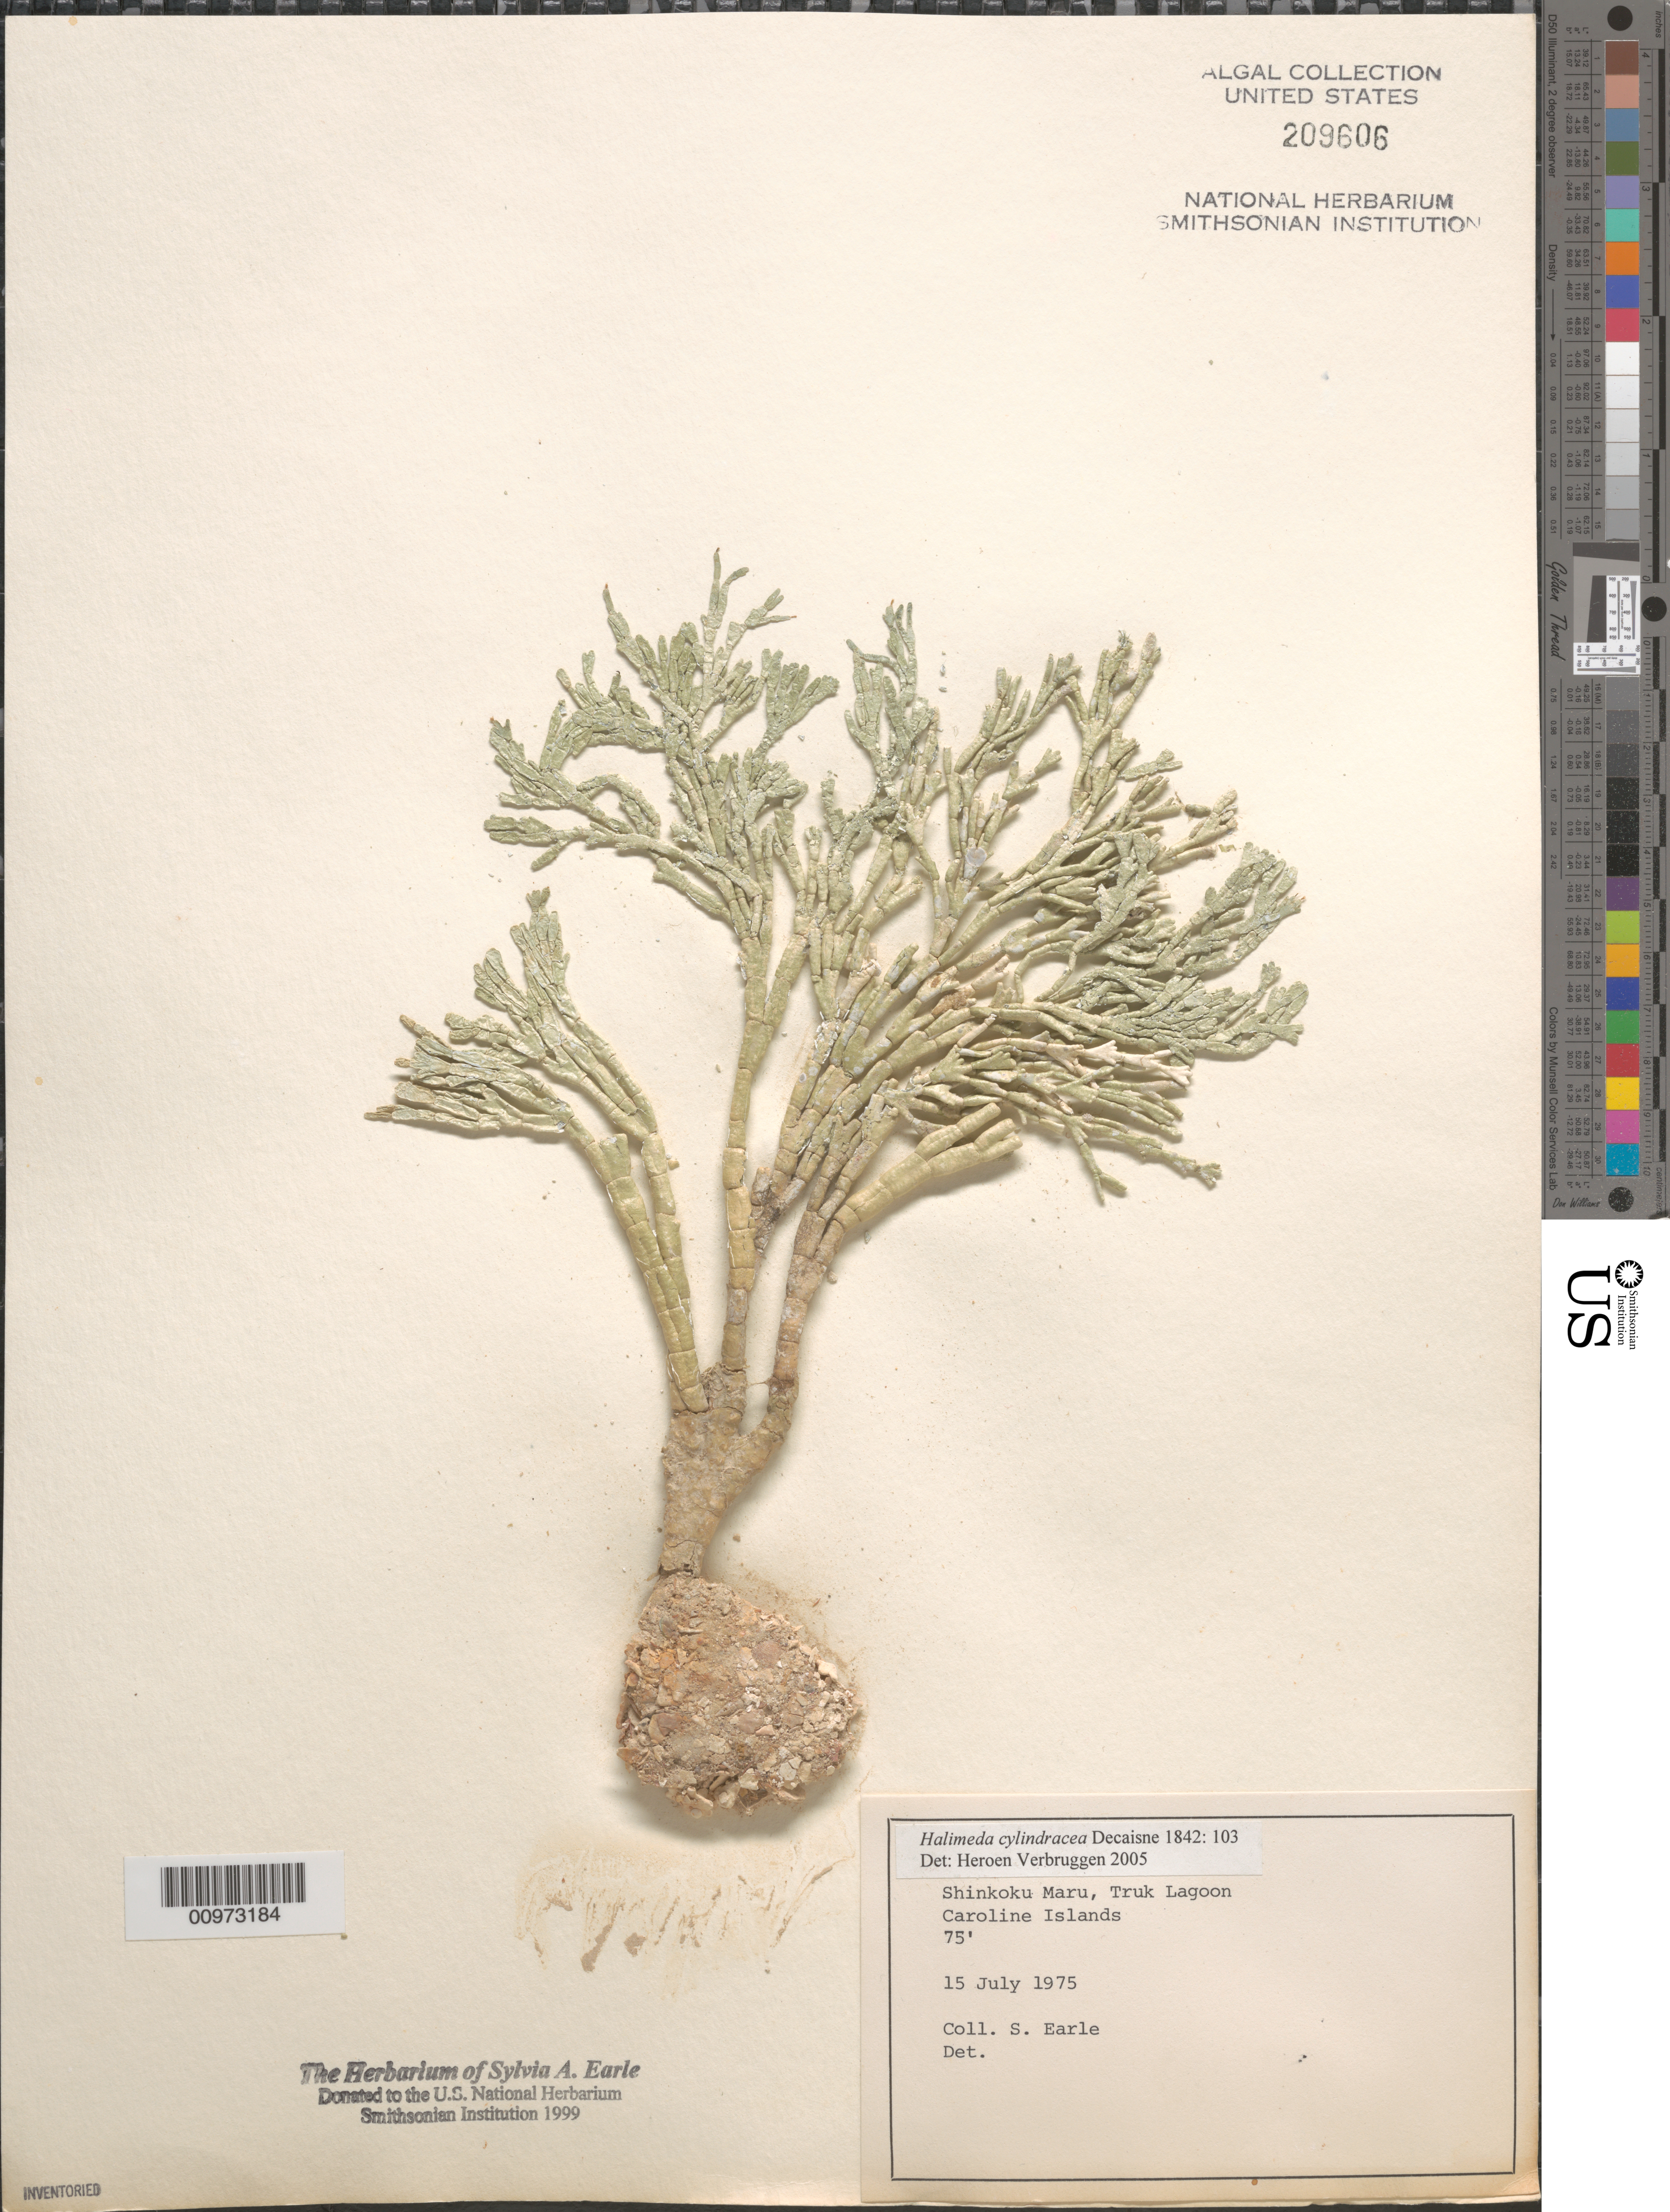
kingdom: Plantae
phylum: Chlorophyta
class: Ulvophyceae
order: Bryopsidales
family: Halimedaceae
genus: Halimeda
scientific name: Halimeda cylindracea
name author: Decne.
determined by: Verbruggen, H.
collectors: S. A. Earle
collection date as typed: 15 Jul 1975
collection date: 1975-07-15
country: Micronesia, Federated States of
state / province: Truk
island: Truk (Chuuk) Is.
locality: Chuuk Lagoon (Truk Lagoon), Shinkoku Maru shipwreck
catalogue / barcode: US 209606